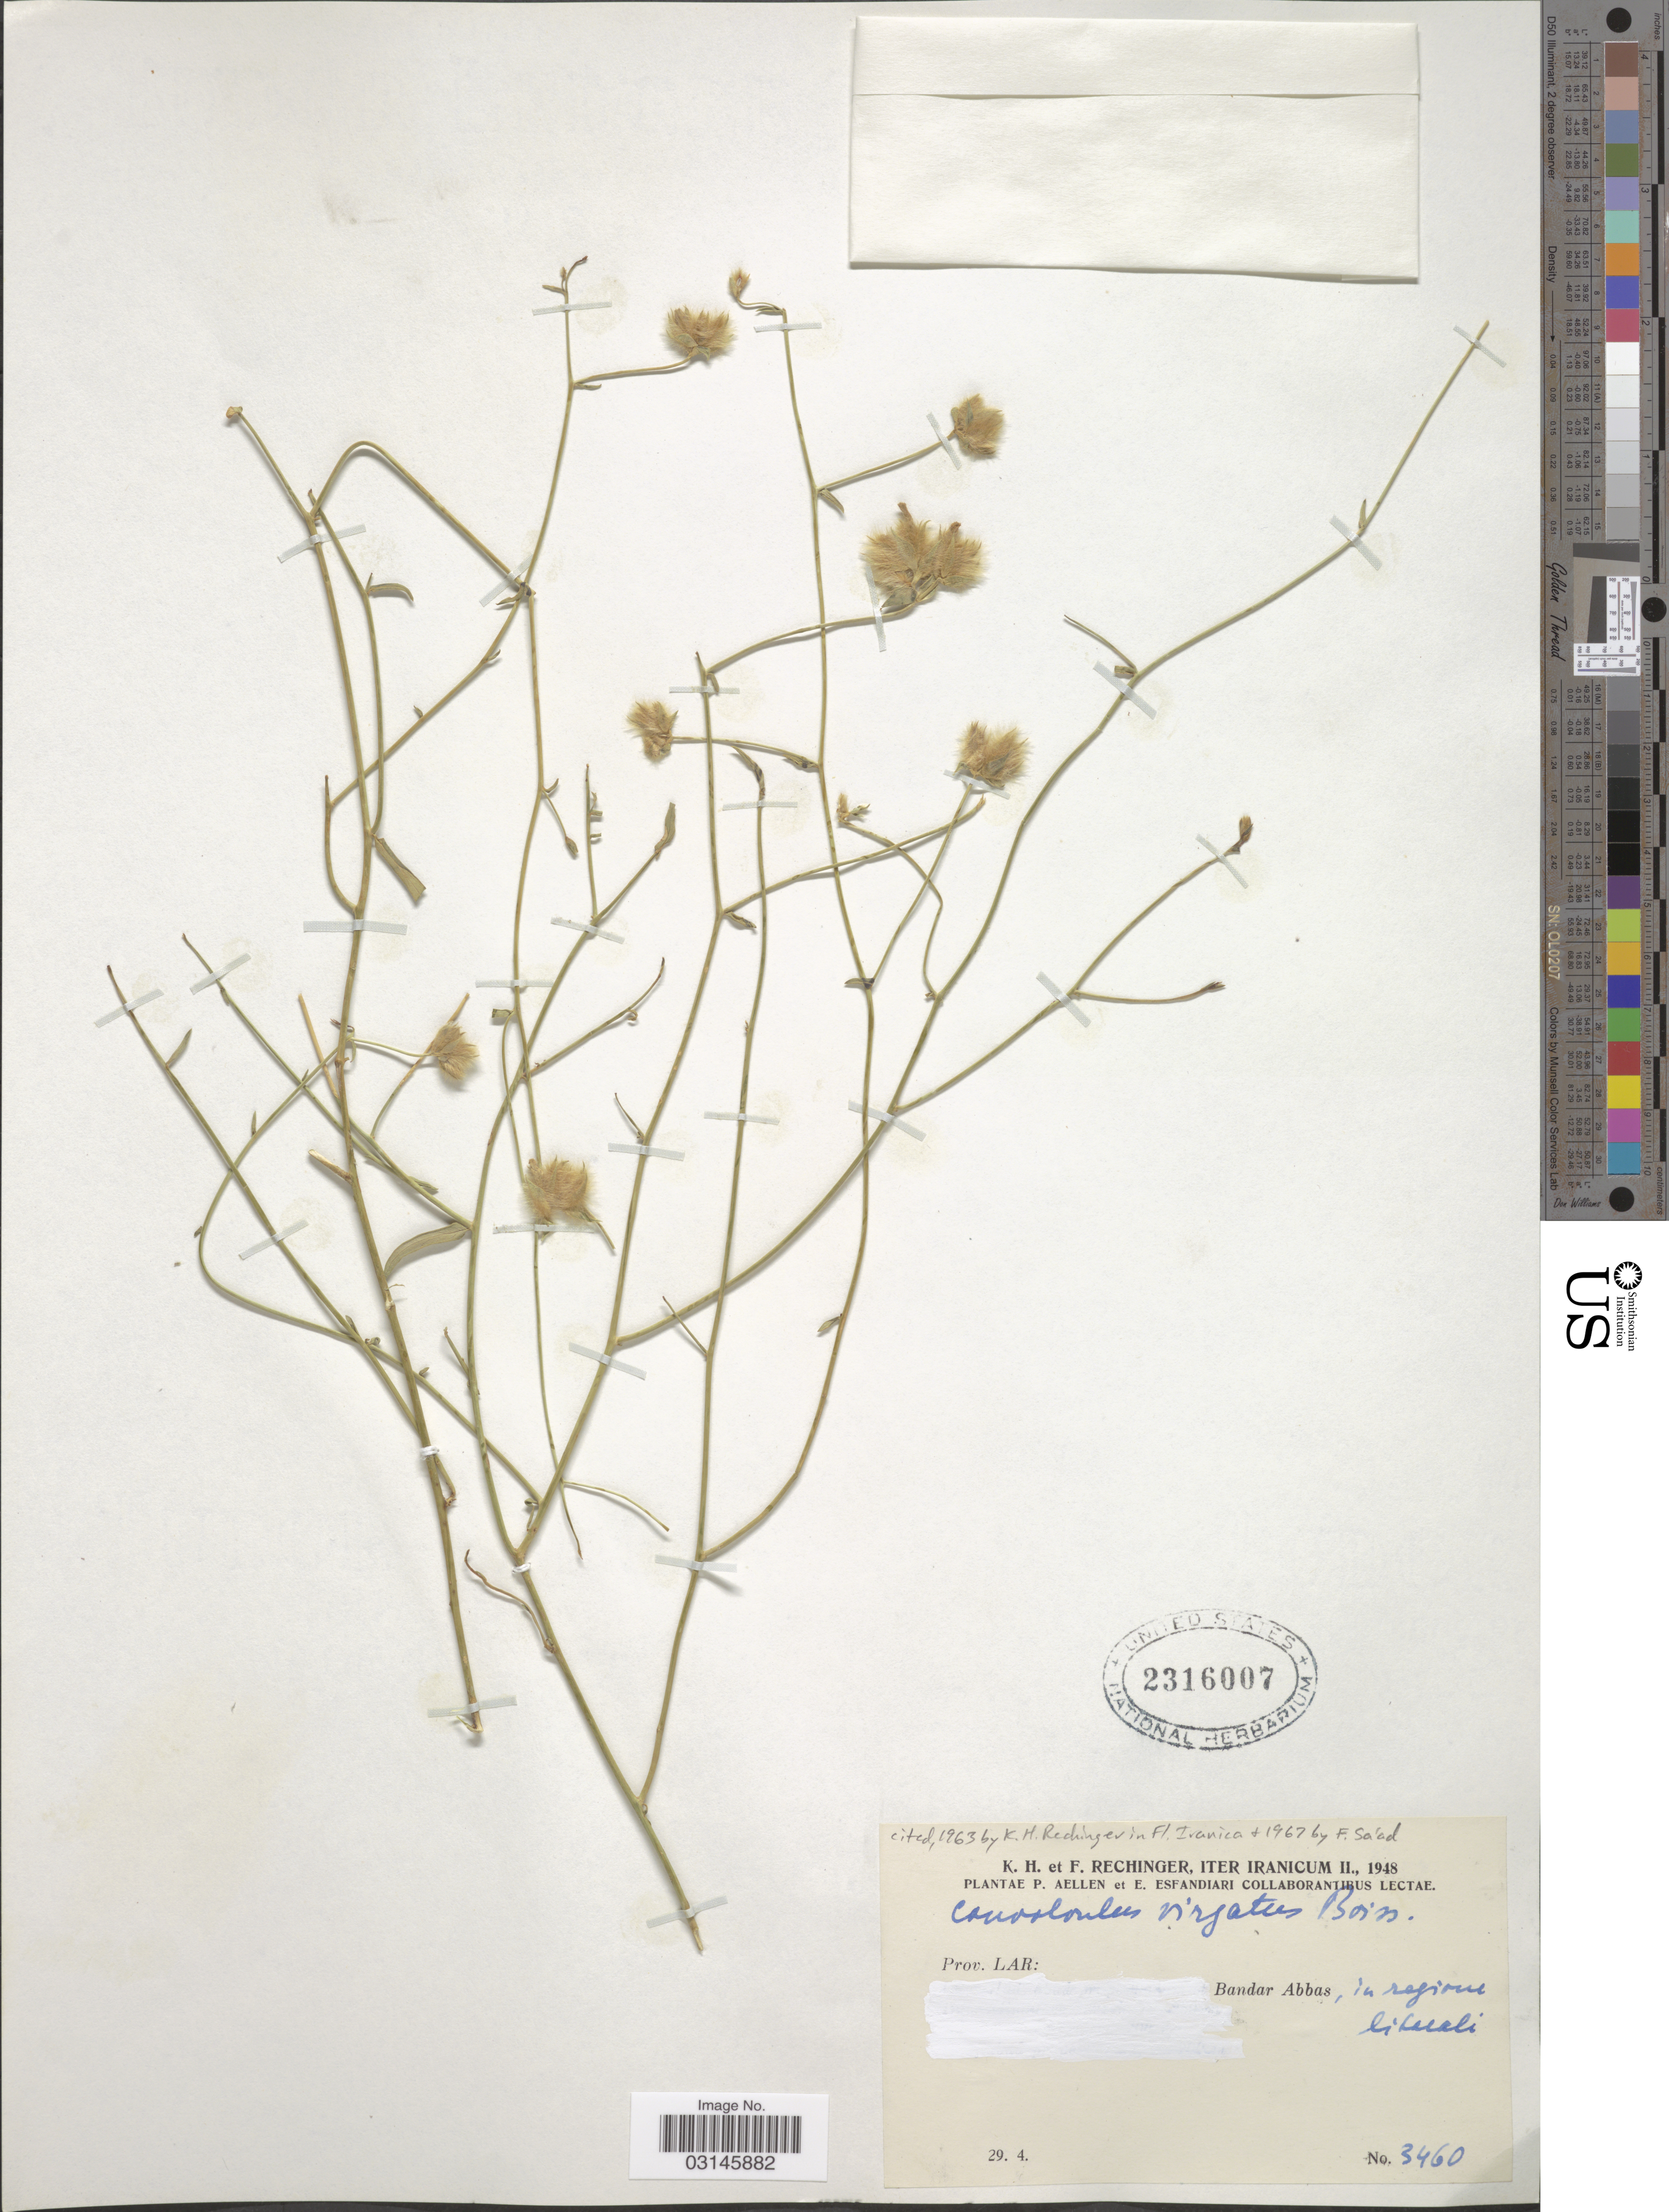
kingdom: Plantae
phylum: Tracheophyta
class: Magnoliopsida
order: Solanales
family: Convolvulaceae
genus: Convolvulus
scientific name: Convolvulus virgatus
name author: Boiss.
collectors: P. Aellen, E. Esfandiari, K. H. Rechinger & F. Rechinger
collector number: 3460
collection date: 1948-04-29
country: Iran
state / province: Hormozgan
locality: Iter Iranicum II, Prov. Lar: Bandar Abbas.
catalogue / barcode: US 2316007